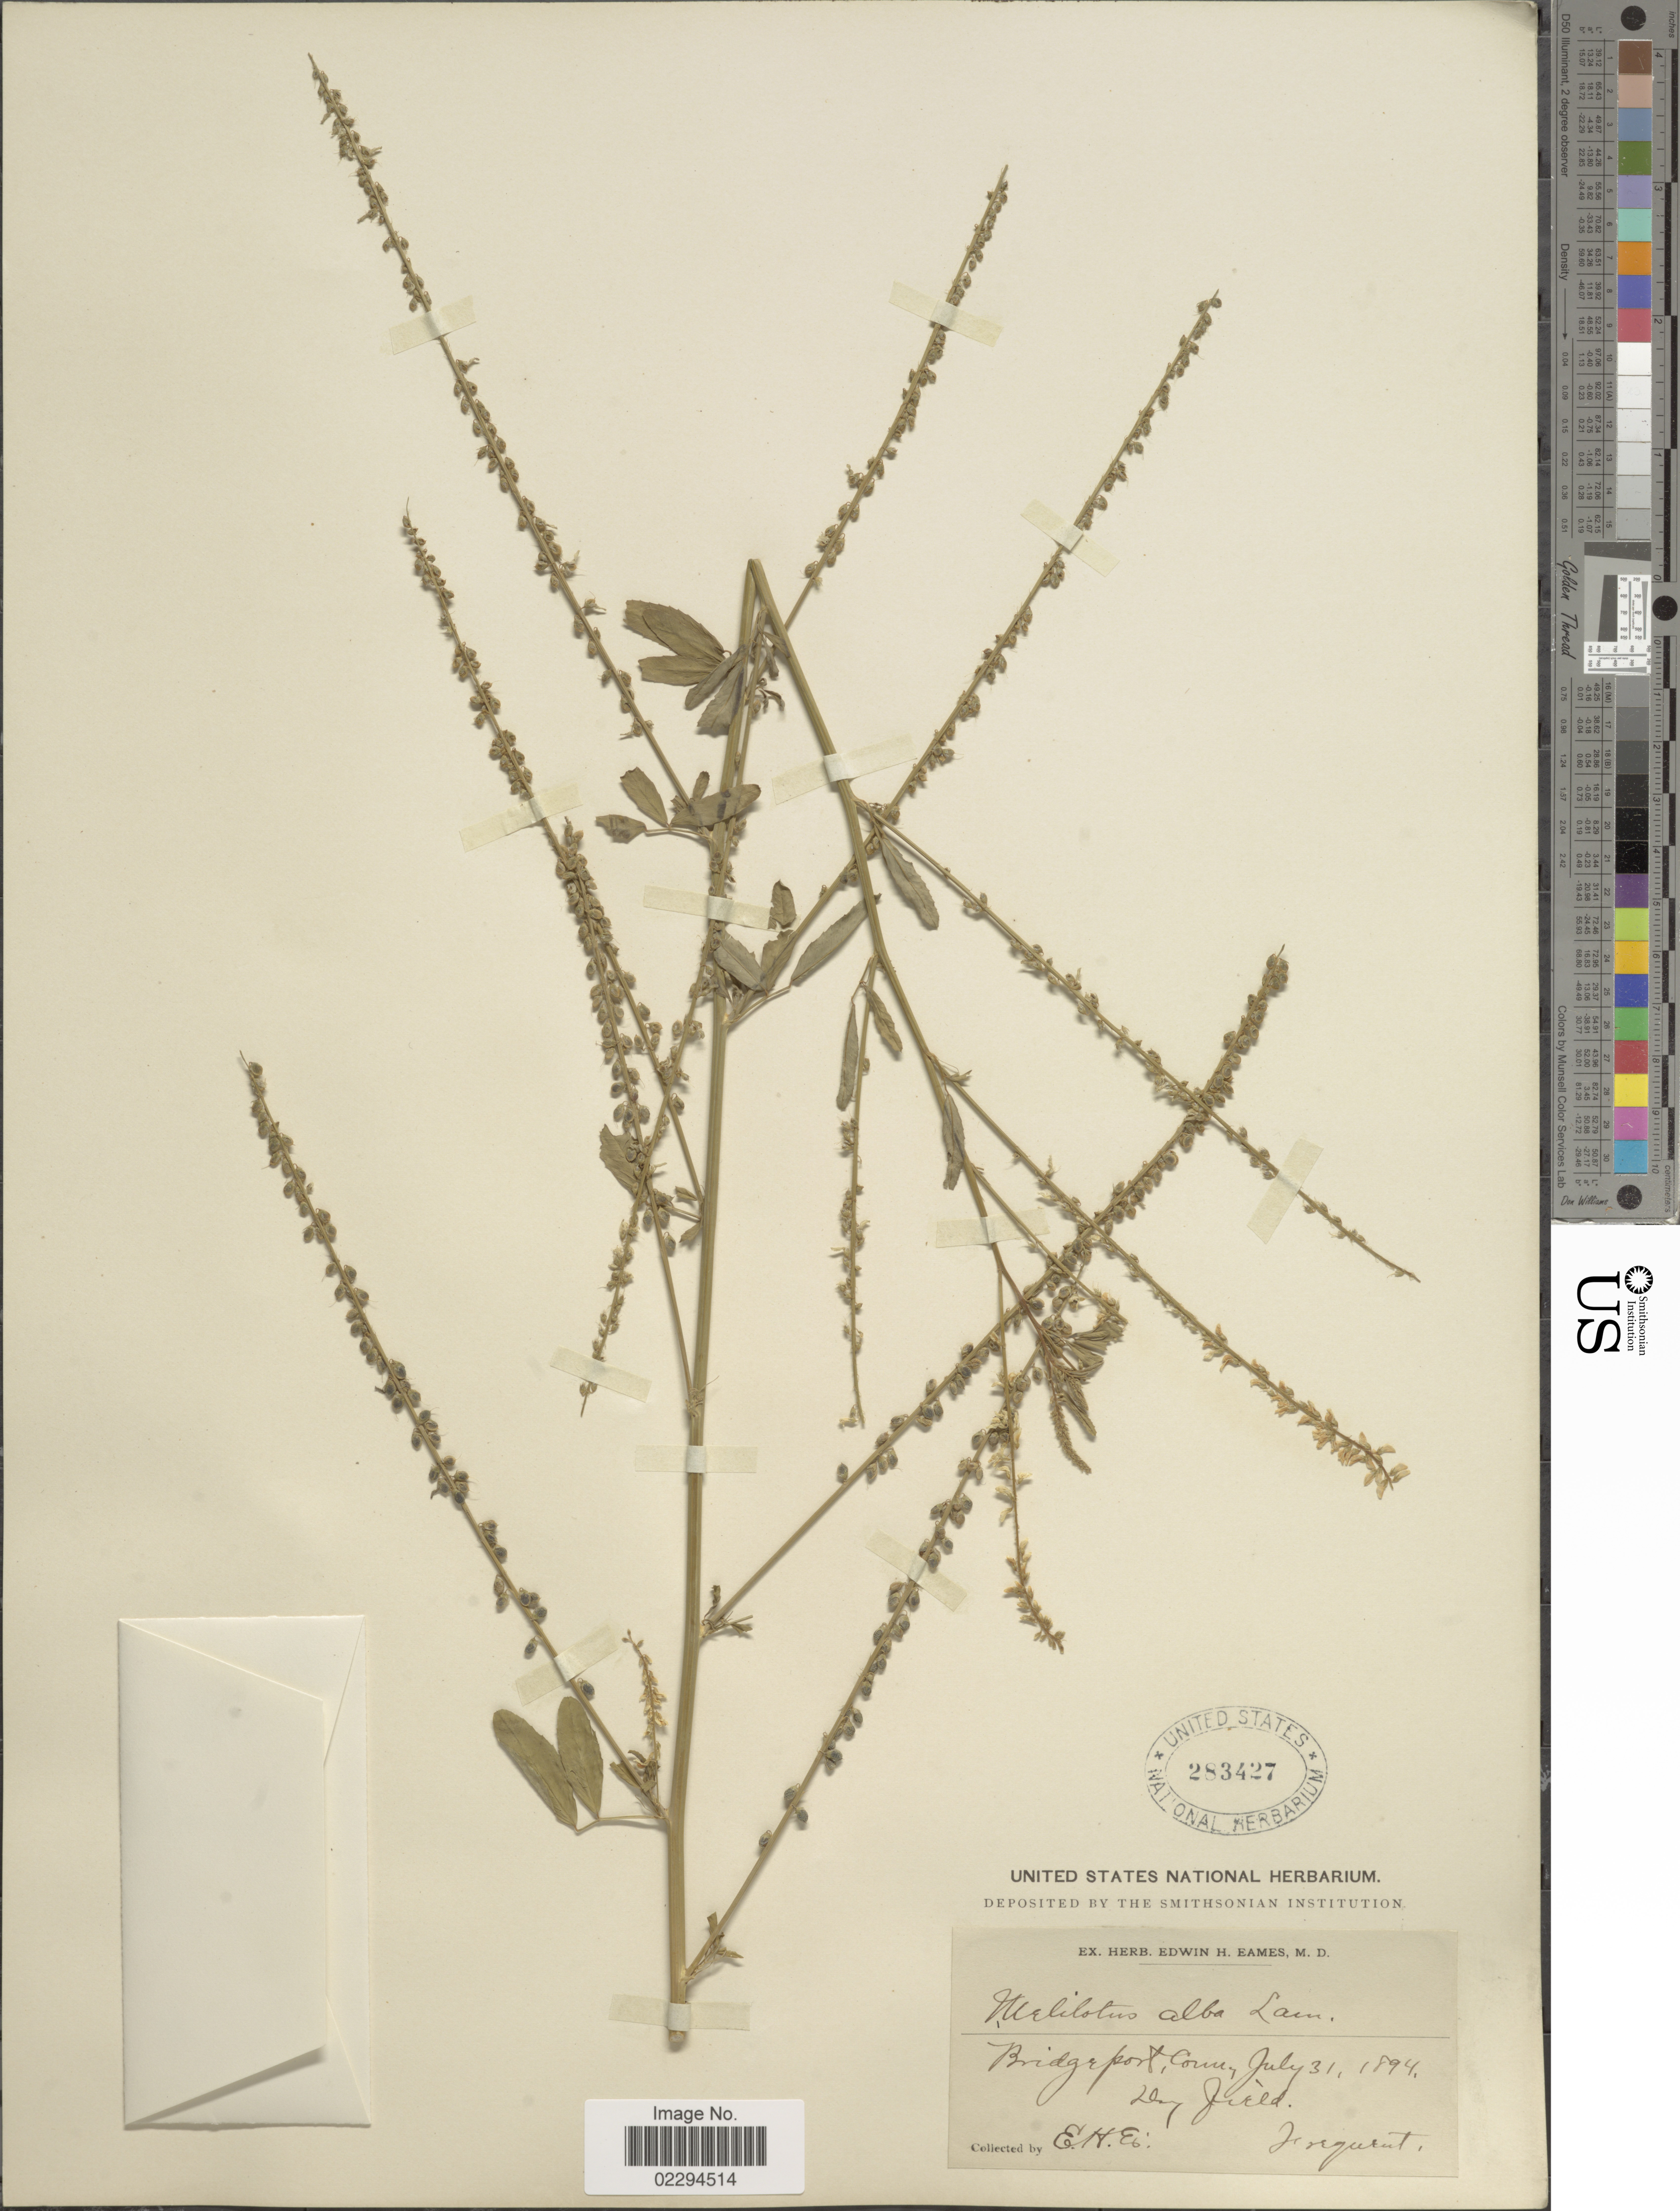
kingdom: Plantae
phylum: Tracheophyta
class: Magnoliopsida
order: Fabales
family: Fabaceae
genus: Melilotus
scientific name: Melilotus albus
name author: Medik.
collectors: E. H. Eames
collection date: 1894-07-31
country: United States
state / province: Connecticut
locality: Bridgeport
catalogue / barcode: US 283427